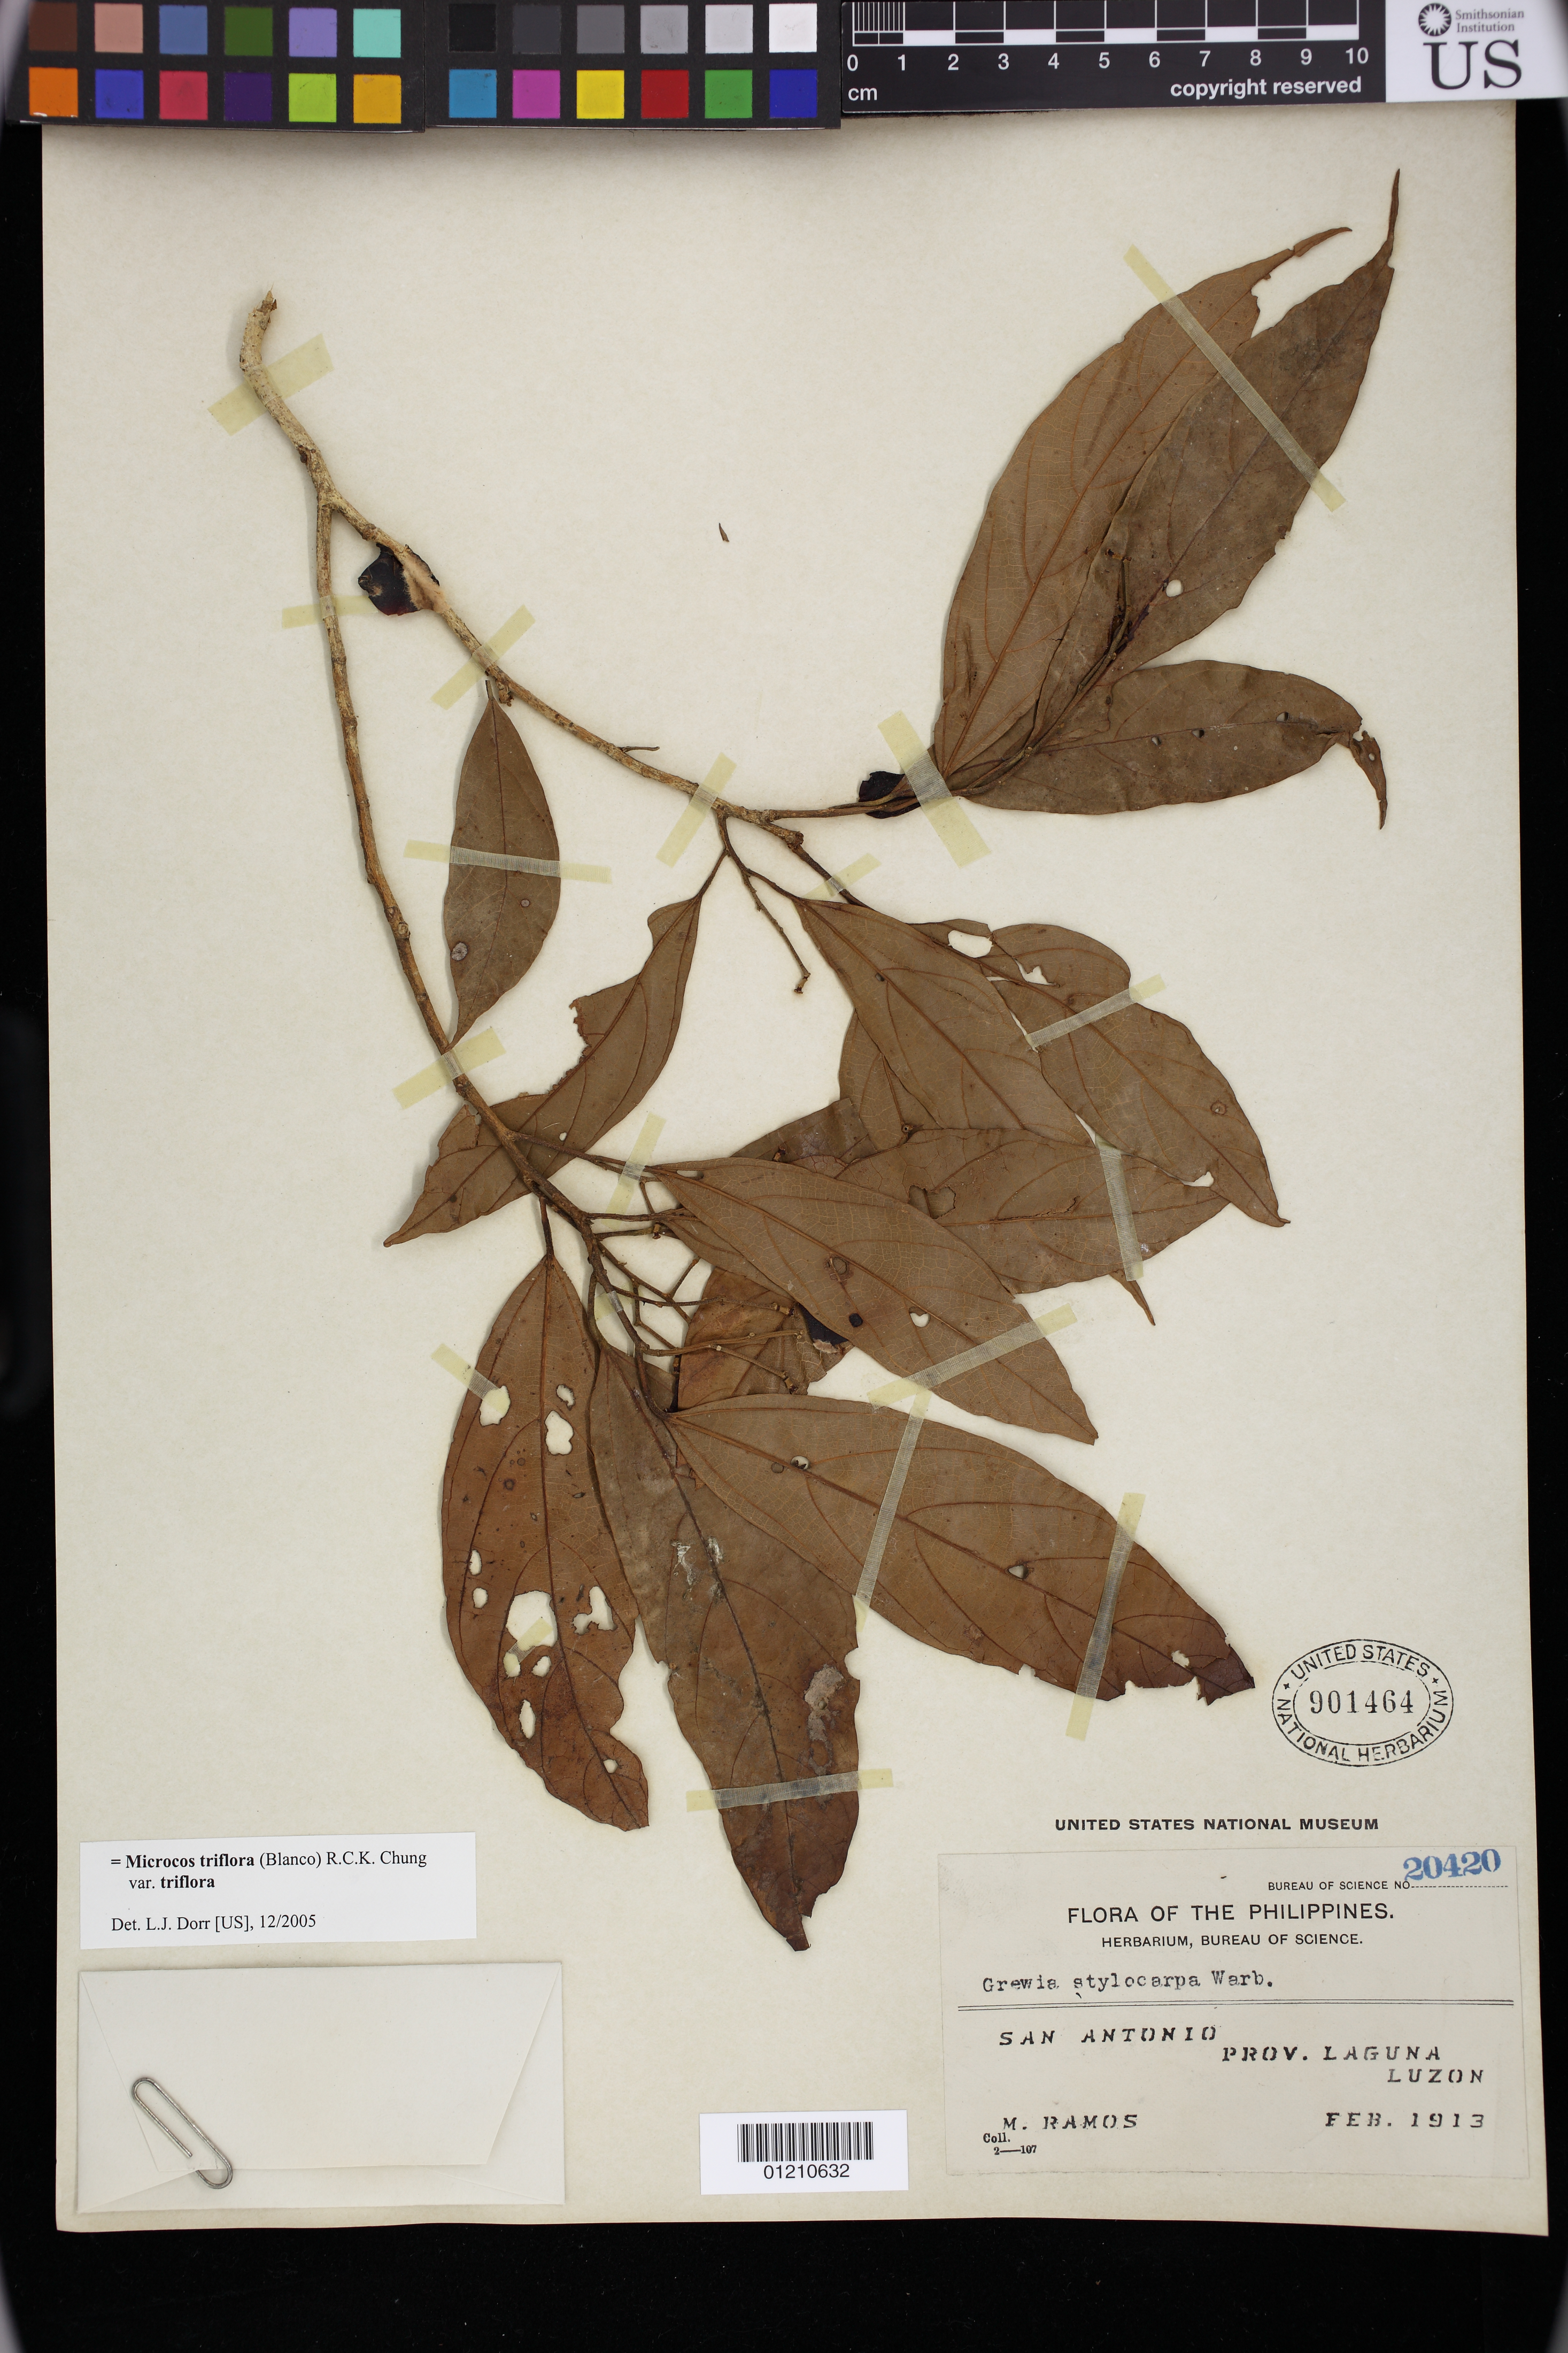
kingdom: Plantae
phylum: Tracheophyta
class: Magnoliopsida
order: Malvales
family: Malvaceae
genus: Microcos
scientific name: Microcos triflora var. triflora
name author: (Blanco) R.C.K. Chung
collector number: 2-107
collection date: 1913-02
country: Philippines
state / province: Central Luzon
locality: San Antonio, Province of Laguna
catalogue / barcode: US 901464